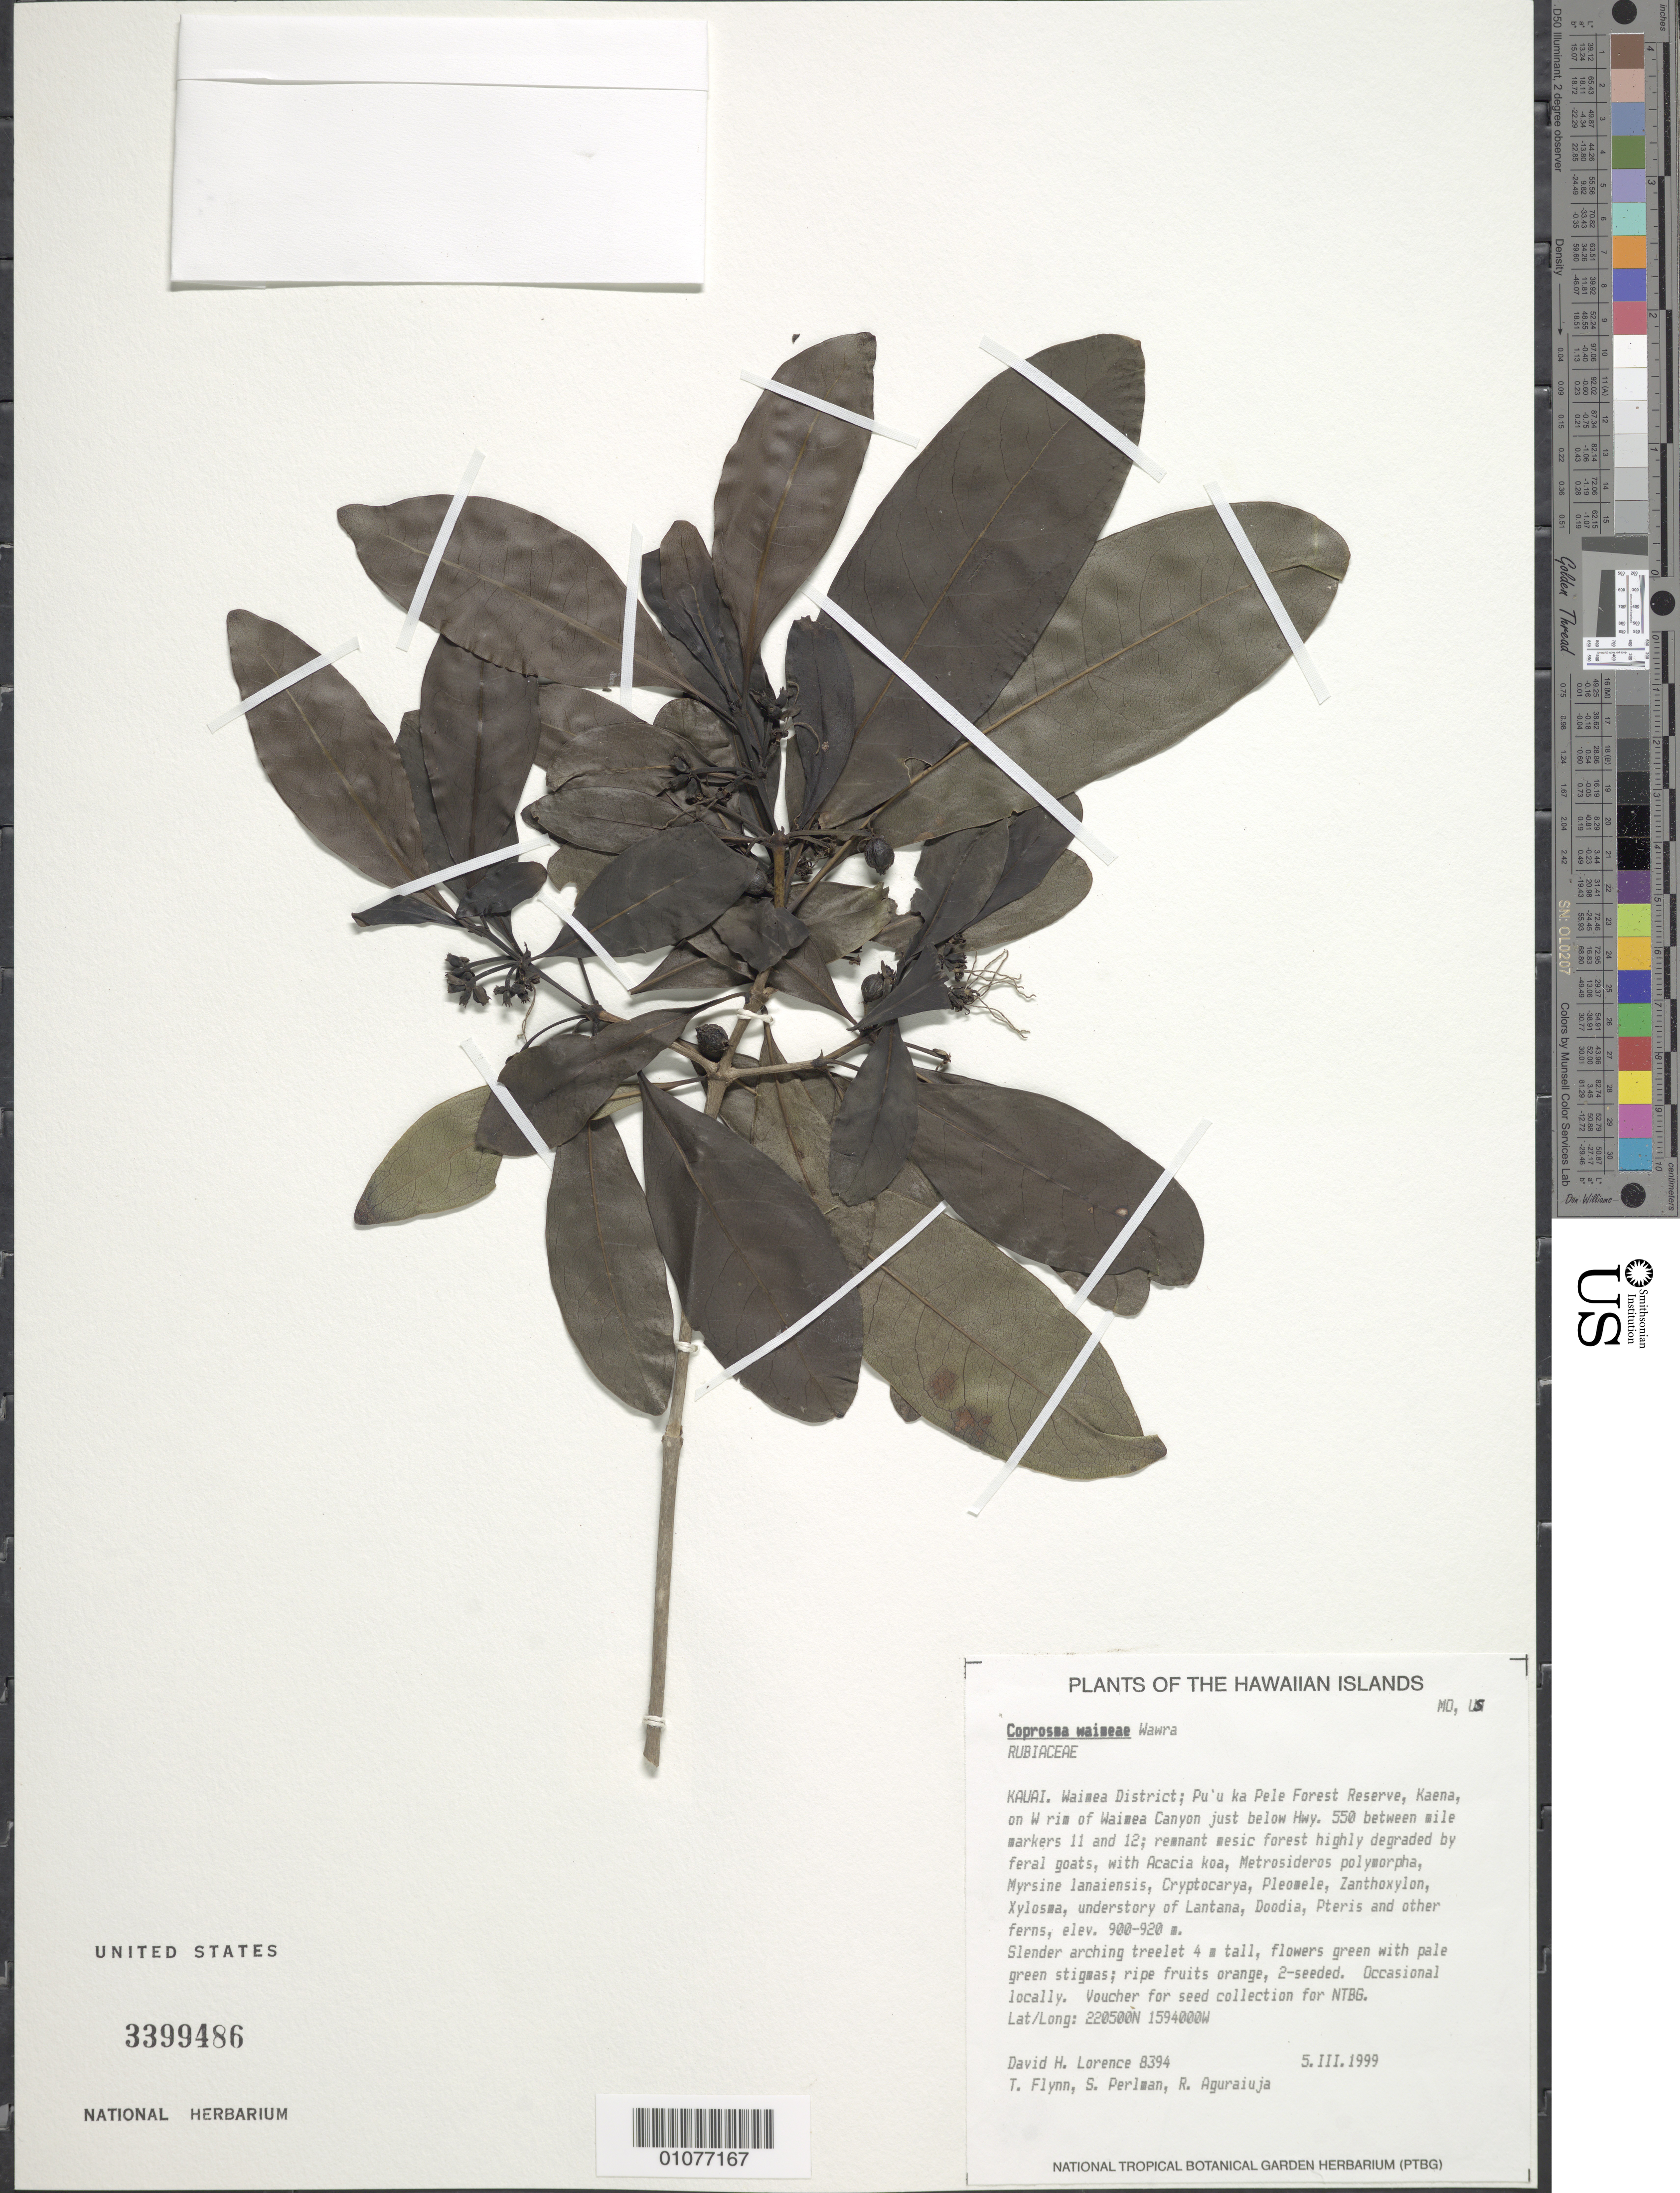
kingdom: Plantae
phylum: Tracheophyta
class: Magnoliopsida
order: Gentianales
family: Rubiaceae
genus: Coprosma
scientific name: Coprosma waimeae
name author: Wawra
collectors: D. Lorence, T. W. Flynn, S. P. Perlman & R. Aguraiuja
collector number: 8394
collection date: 1999-03-05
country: United States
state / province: Hawaii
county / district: Kauai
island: Kaua'i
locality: Waimea District, Pu'u ka Pele Forest Reserve, Kaena, on W rim of Waimea Canyon just below Hwy. 550 between mile markers 11 and 12.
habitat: Remnant mesic forest highly degraded by feral goats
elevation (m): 900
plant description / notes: Voucher for seed collection for NTBG.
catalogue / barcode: US 3399486